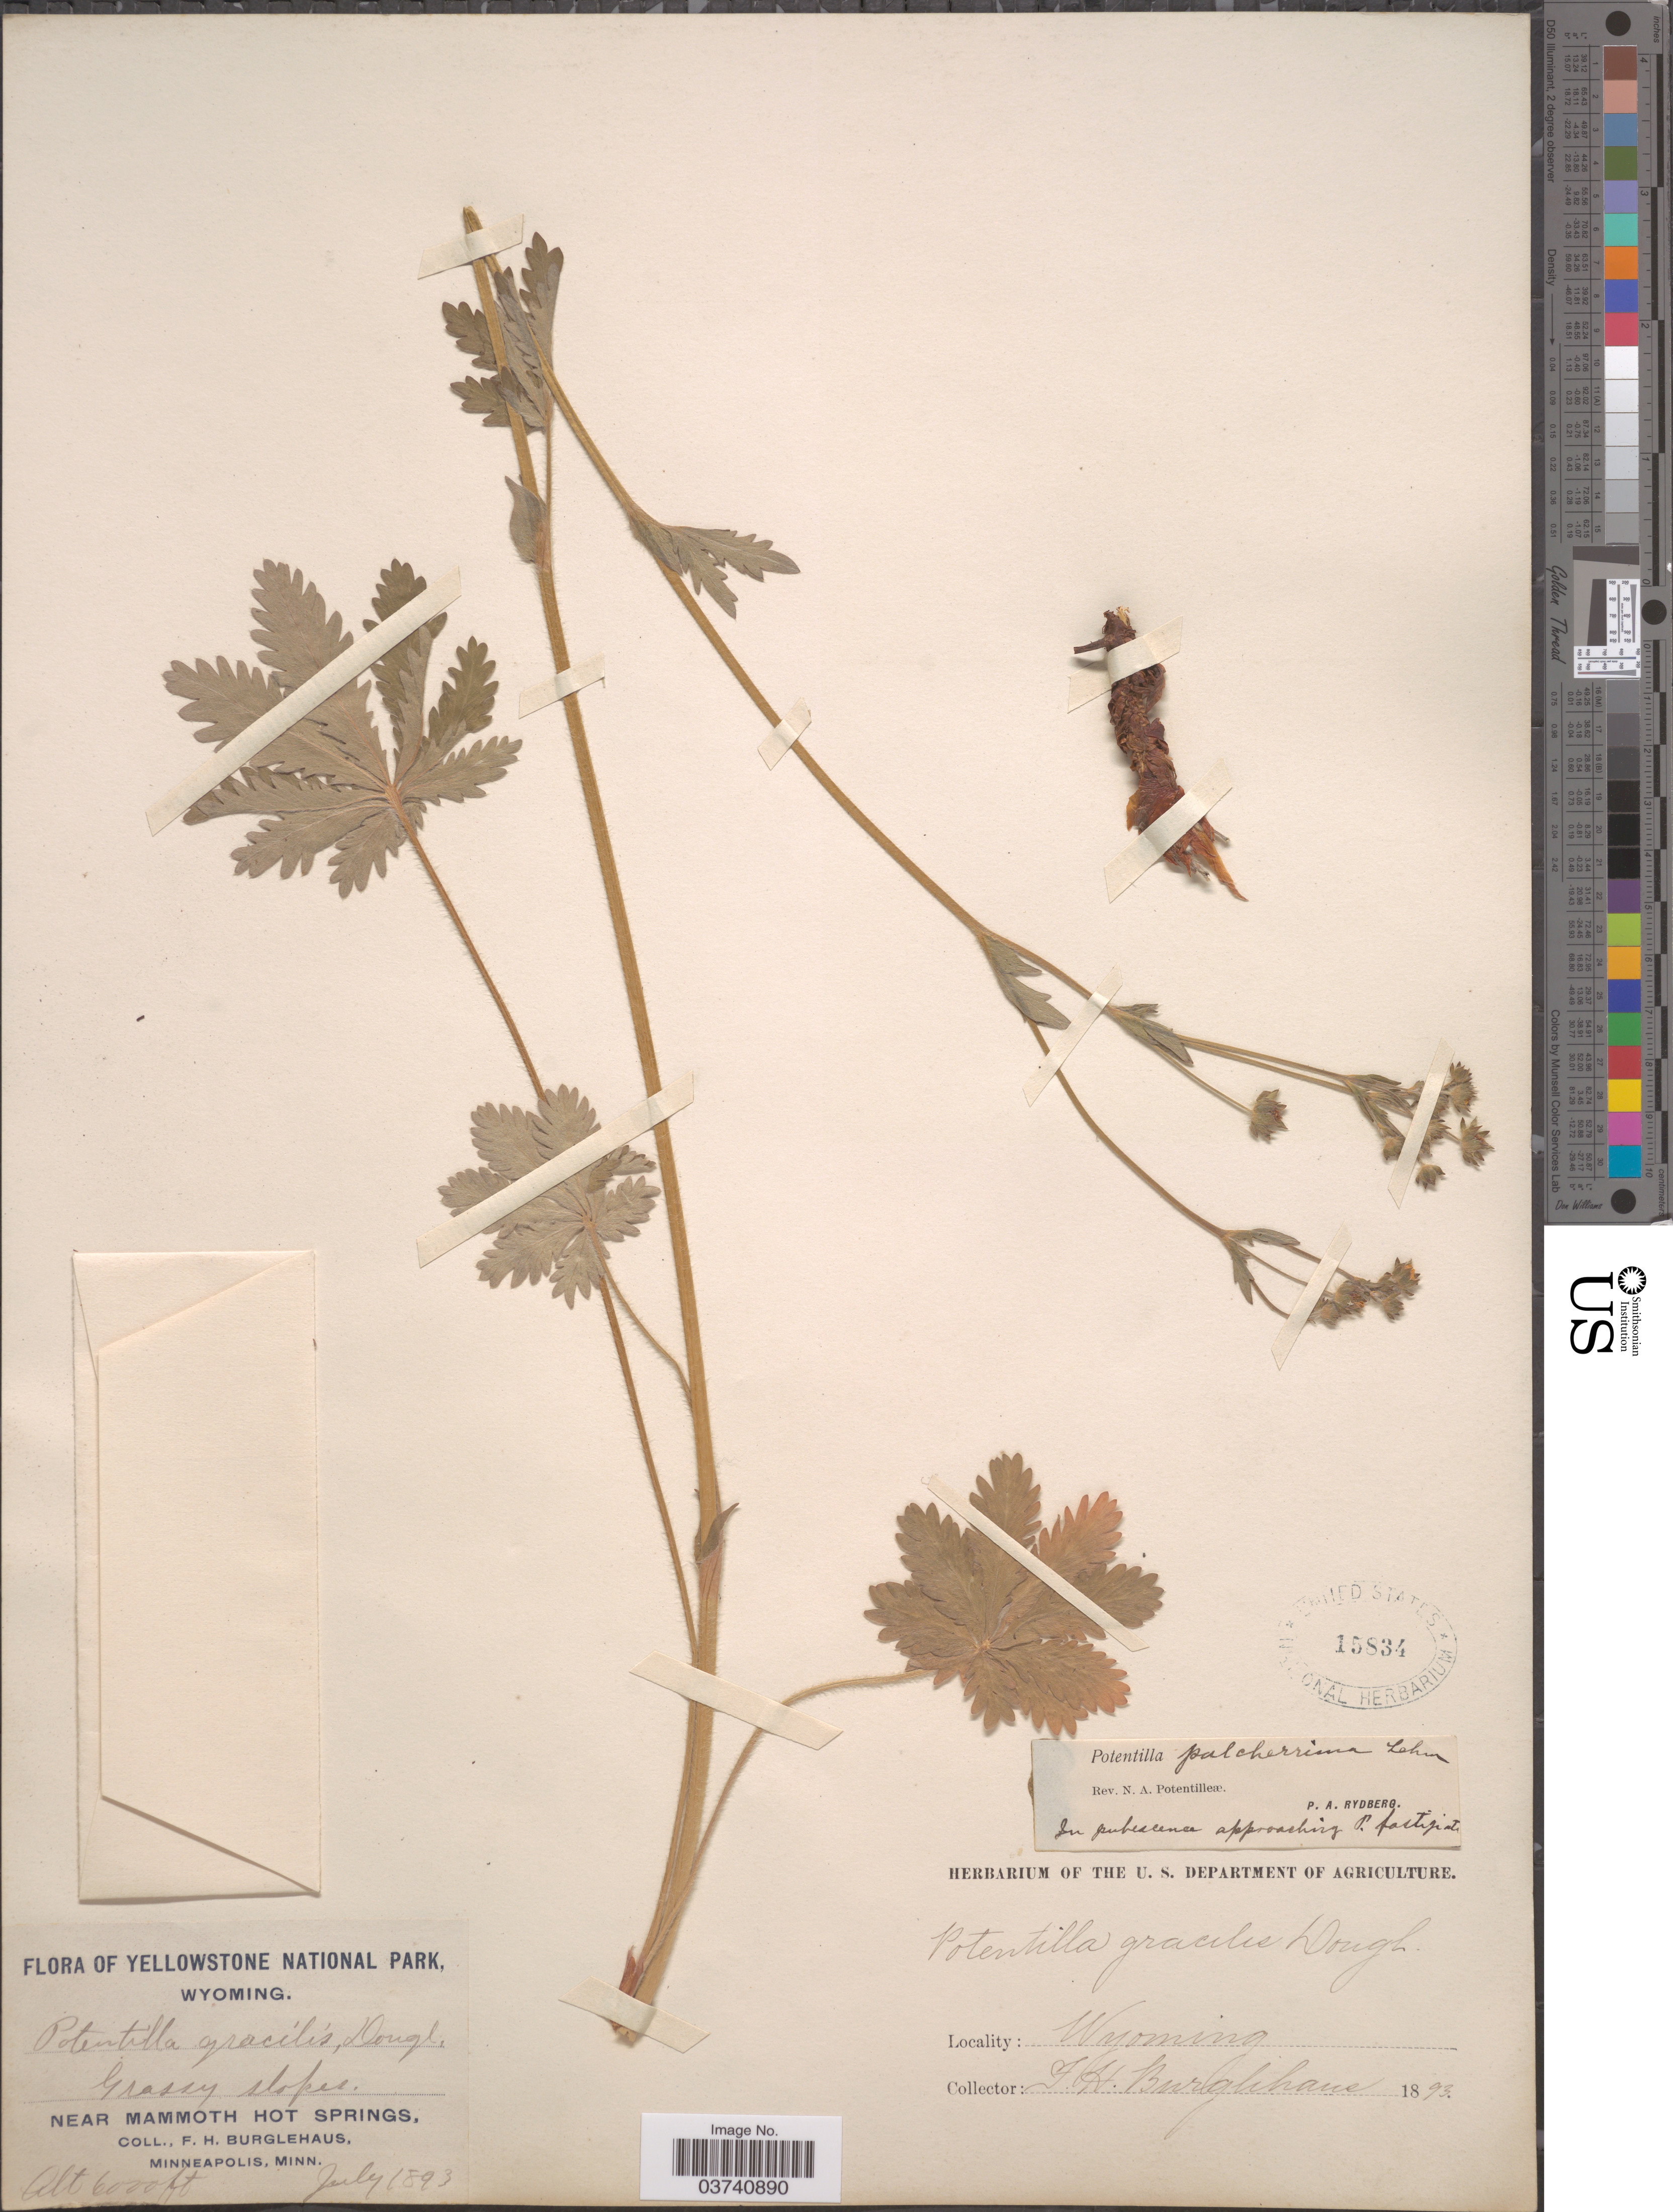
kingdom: Plantae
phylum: Tracheophyta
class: Magnoliopsida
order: Rosales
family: Rosaceae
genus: Potentilla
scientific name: Potentilla pulcherrima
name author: Lehm.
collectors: F. Burglehaus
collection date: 1893-07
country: United States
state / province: Wyoming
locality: Yellowstone National Park. Near Mammoth Hot Springs.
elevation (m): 1829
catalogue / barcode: US 15834